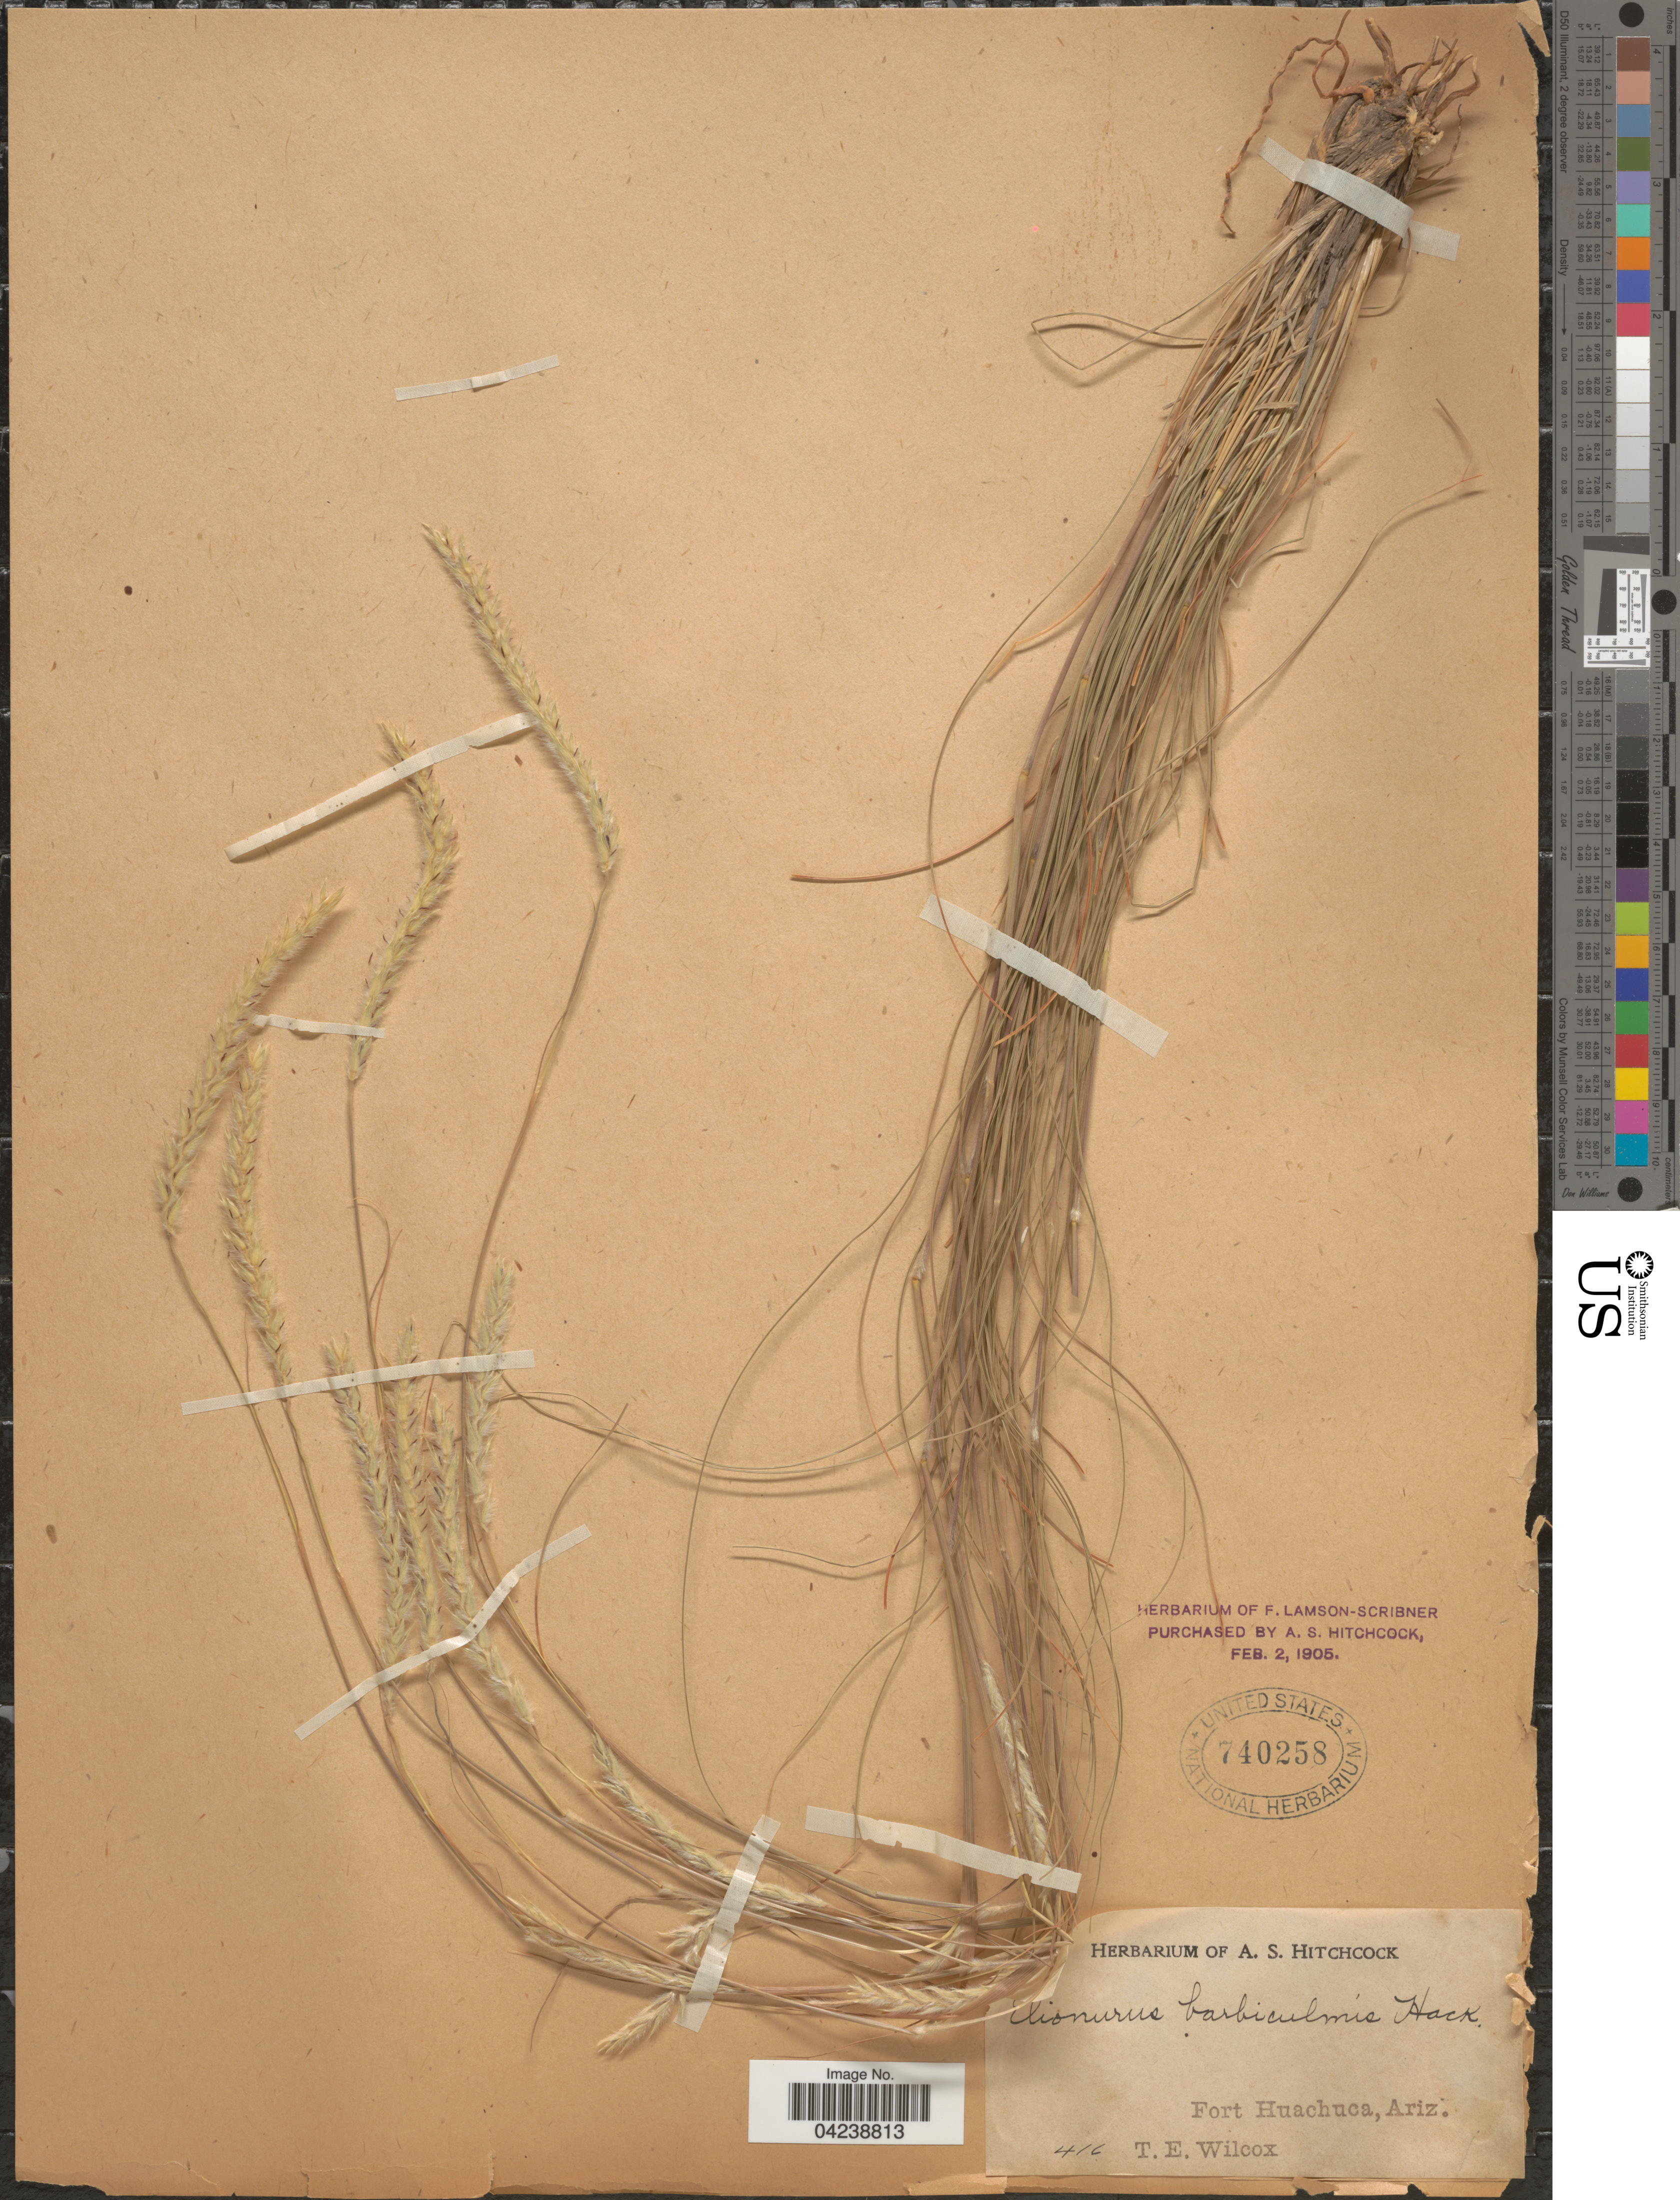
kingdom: Plantae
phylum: Tracheophyta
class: Liliopsida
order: Poales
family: Poaceae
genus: Elionurus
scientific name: Elionurus barbiculmis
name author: Hack. in A. DC.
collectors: T. E. Wilcox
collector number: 416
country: United States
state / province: Arizona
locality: Fort Huachuca.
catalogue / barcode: US 740258